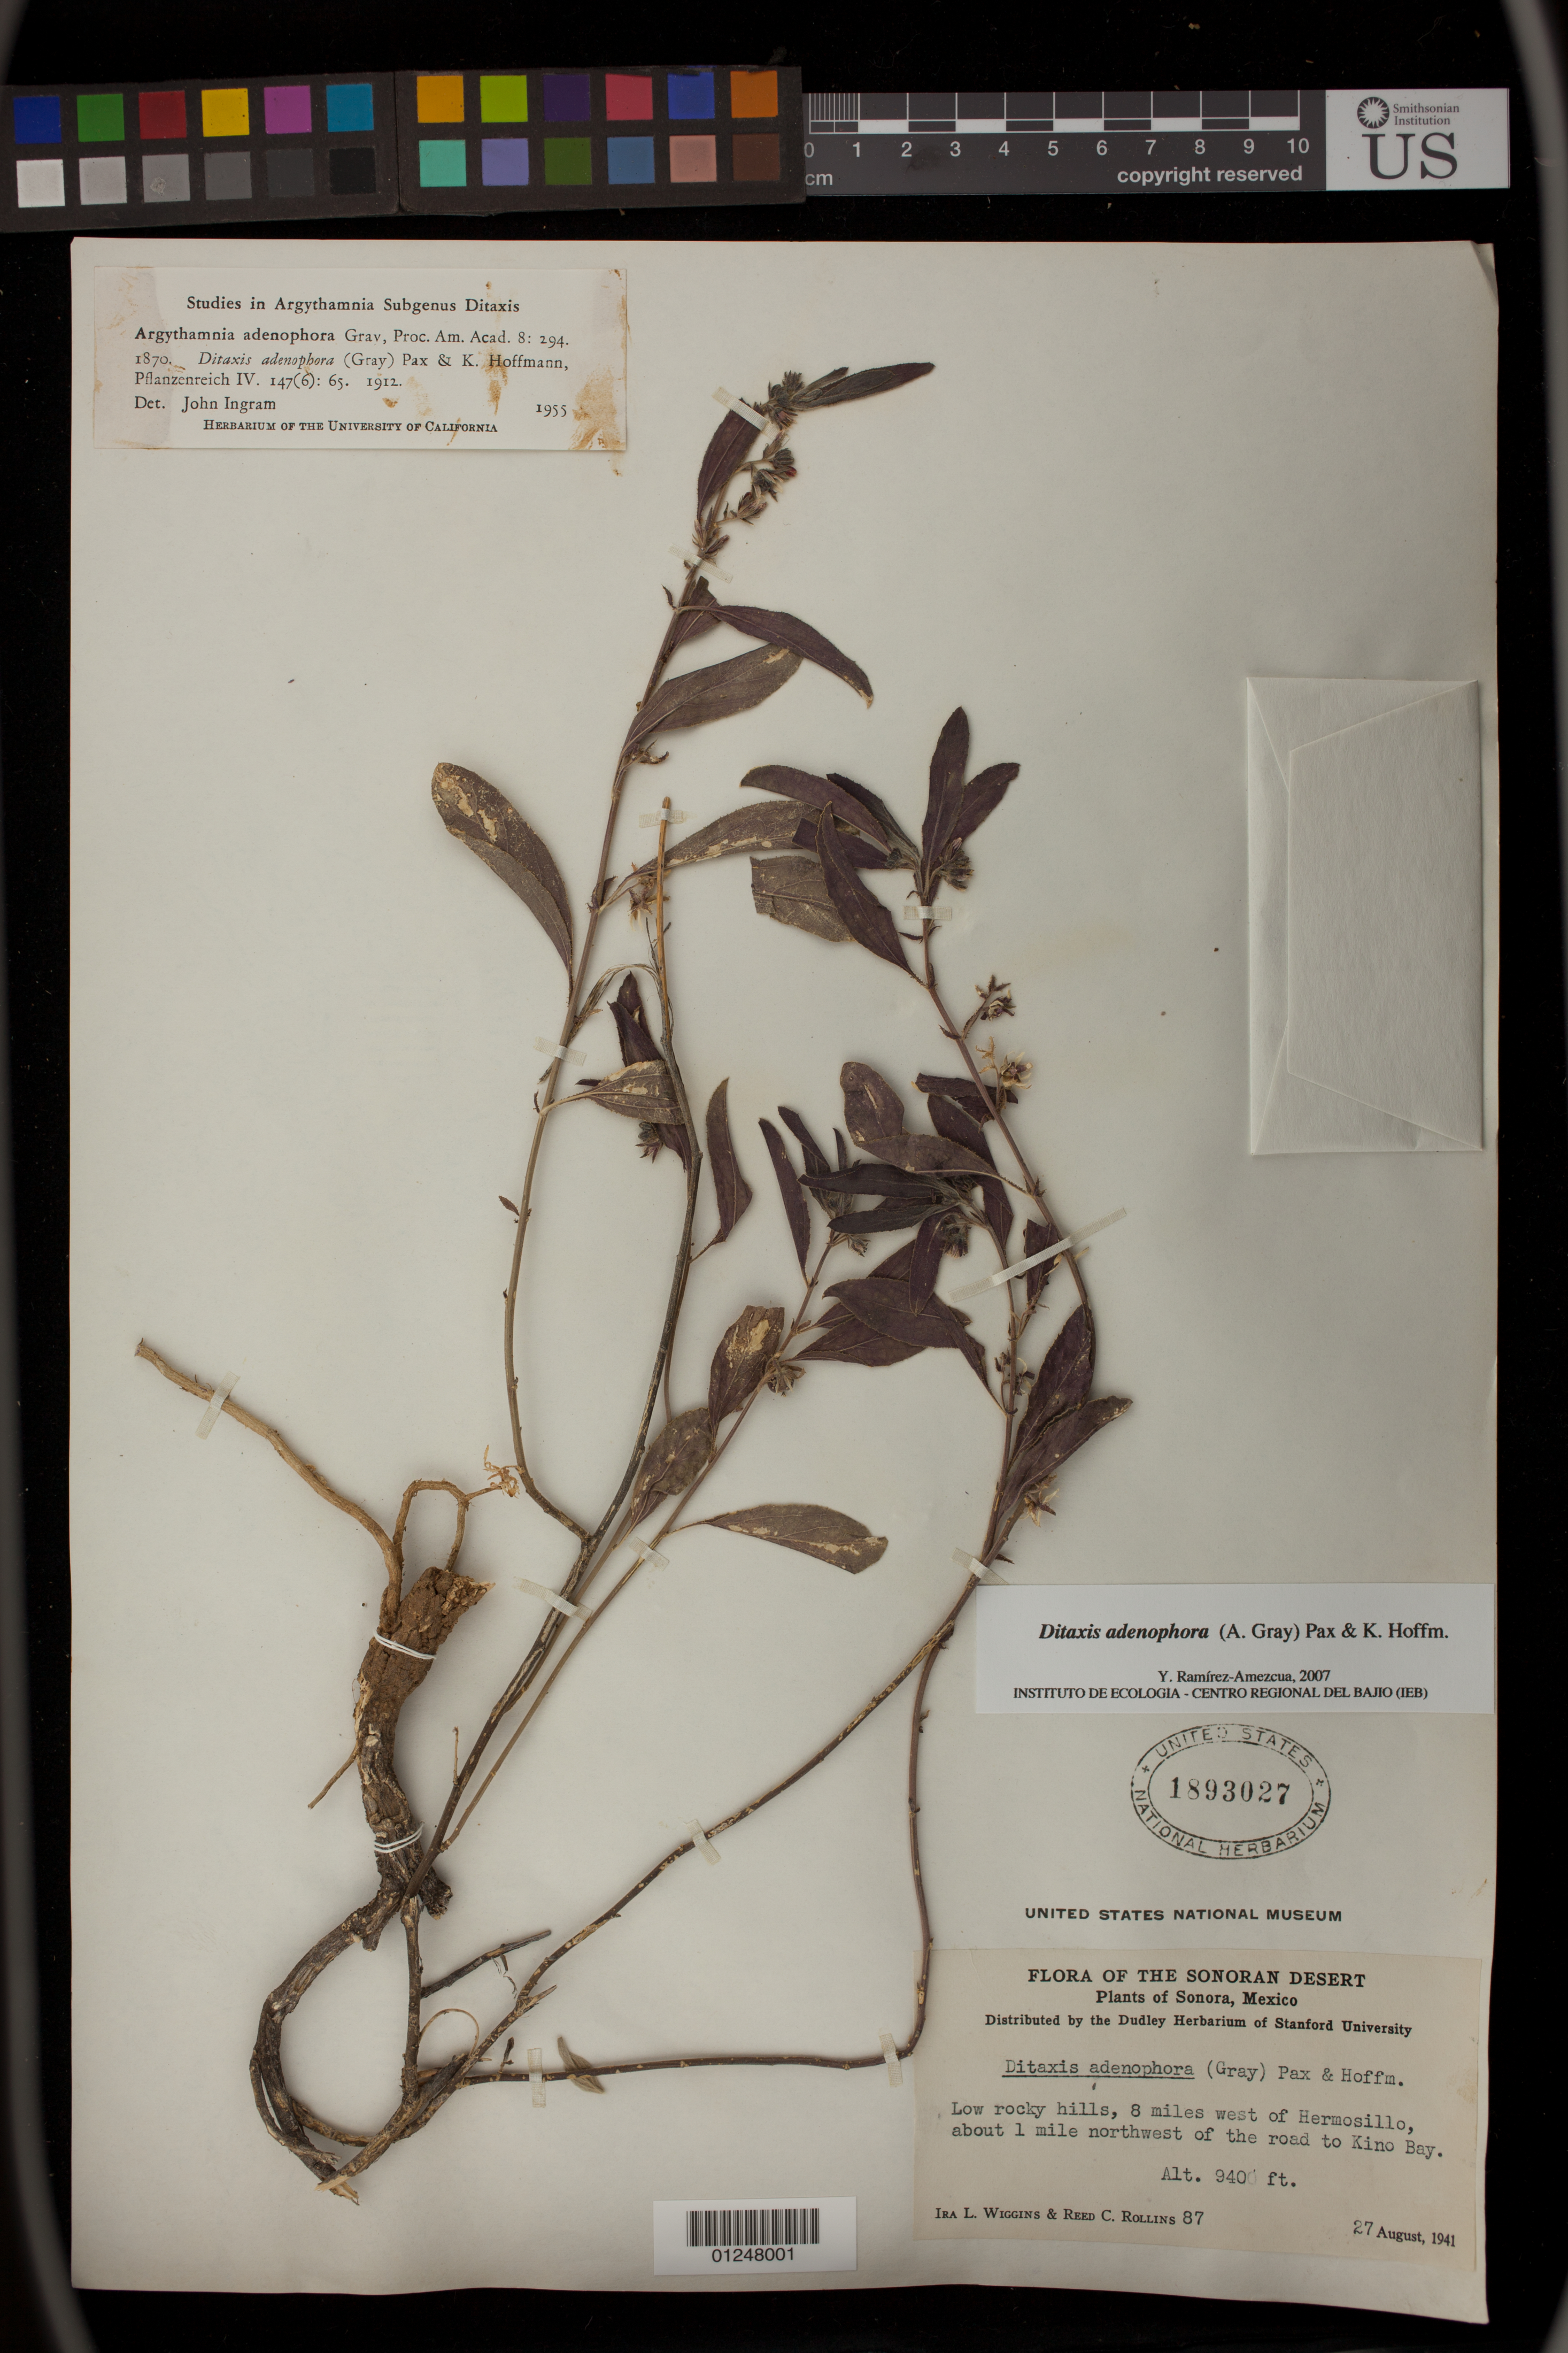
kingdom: Plantae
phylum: Tracheophyta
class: Magnoliopsida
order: Malpighiales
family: Euphorbiaceae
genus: Argythamnia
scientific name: Argythamnia adenophora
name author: A. Gray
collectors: I. L. Wiggins & R. C. Rollins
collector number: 87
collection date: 1941-08-27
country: Mexico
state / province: Sonora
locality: Low, rocky hills, 8 miles west of Hermosillo, about 1 mile NW of the road to Kino Bay.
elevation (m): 287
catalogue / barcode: US 1893027